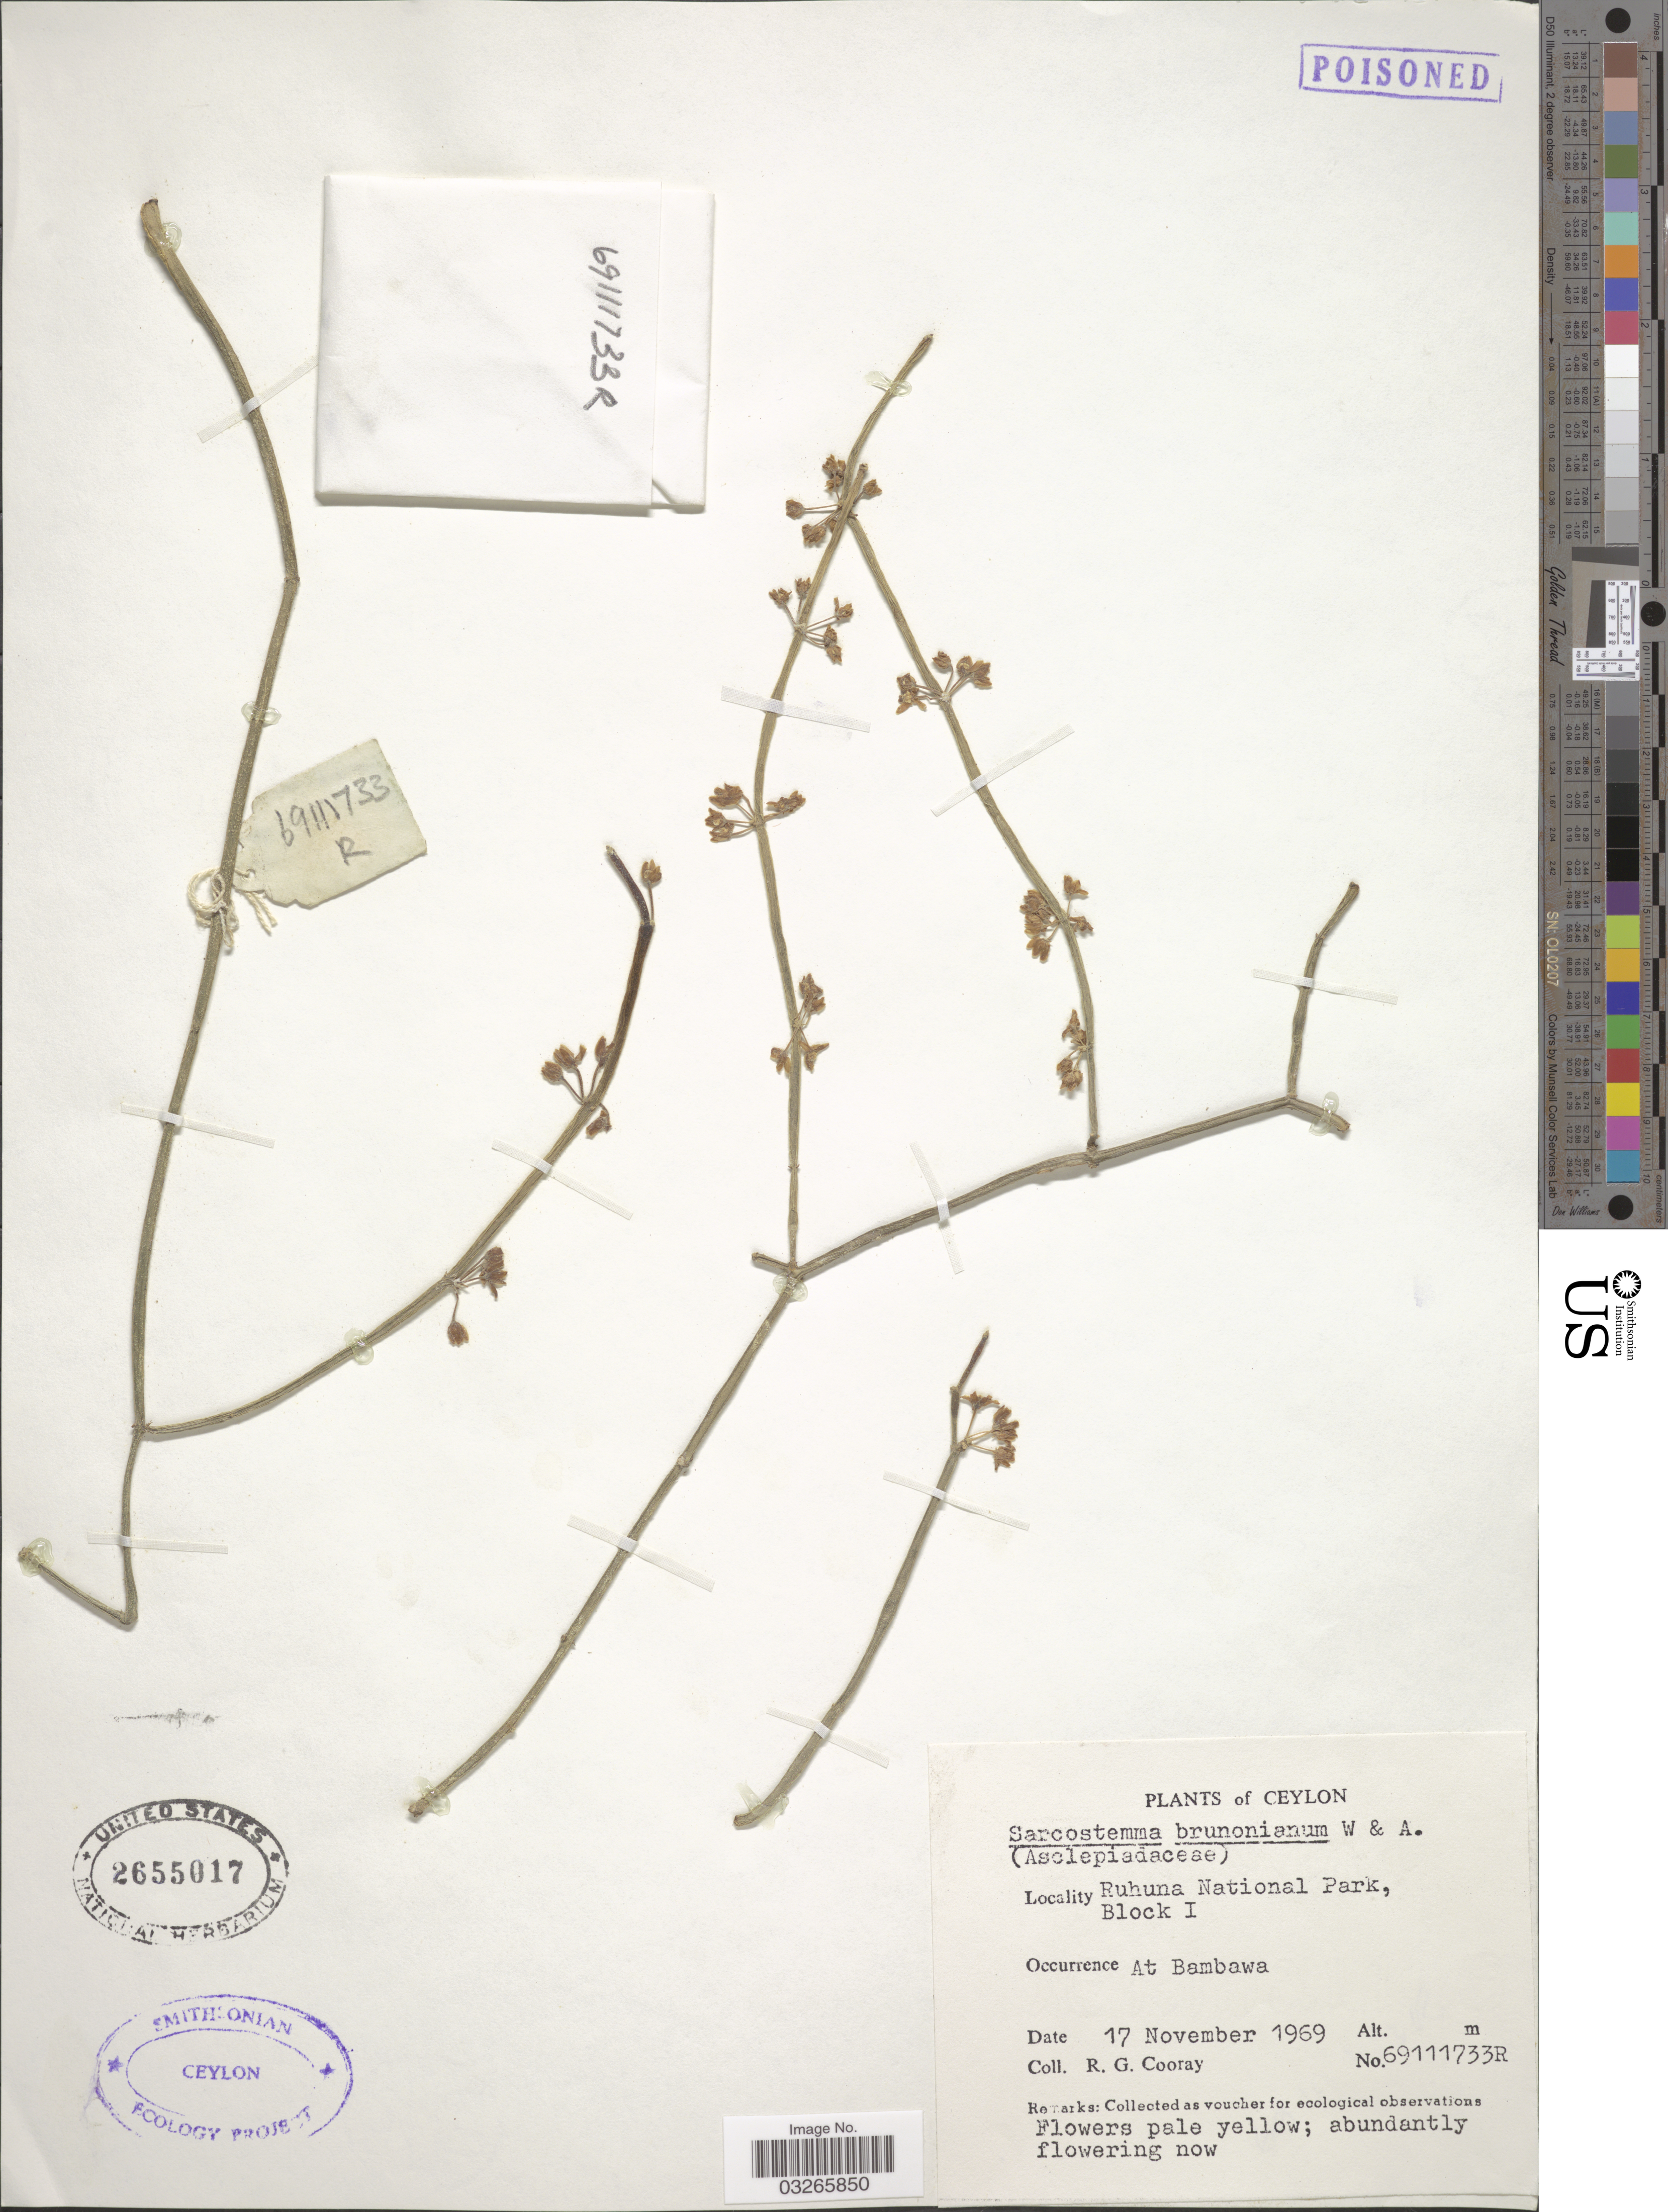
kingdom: Plantae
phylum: Tracheophyta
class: Magnoliopsida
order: Gentianales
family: Apocynaceae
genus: Sarcostemma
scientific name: Sarcostemma brunonianum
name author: Wight & Arn.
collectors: R. Cooray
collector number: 69111733R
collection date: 1969-11-17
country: Sri Lanka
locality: Ceylon. Ruhuna National Park. Block 1. At Bambawa.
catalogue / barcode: US 2655017